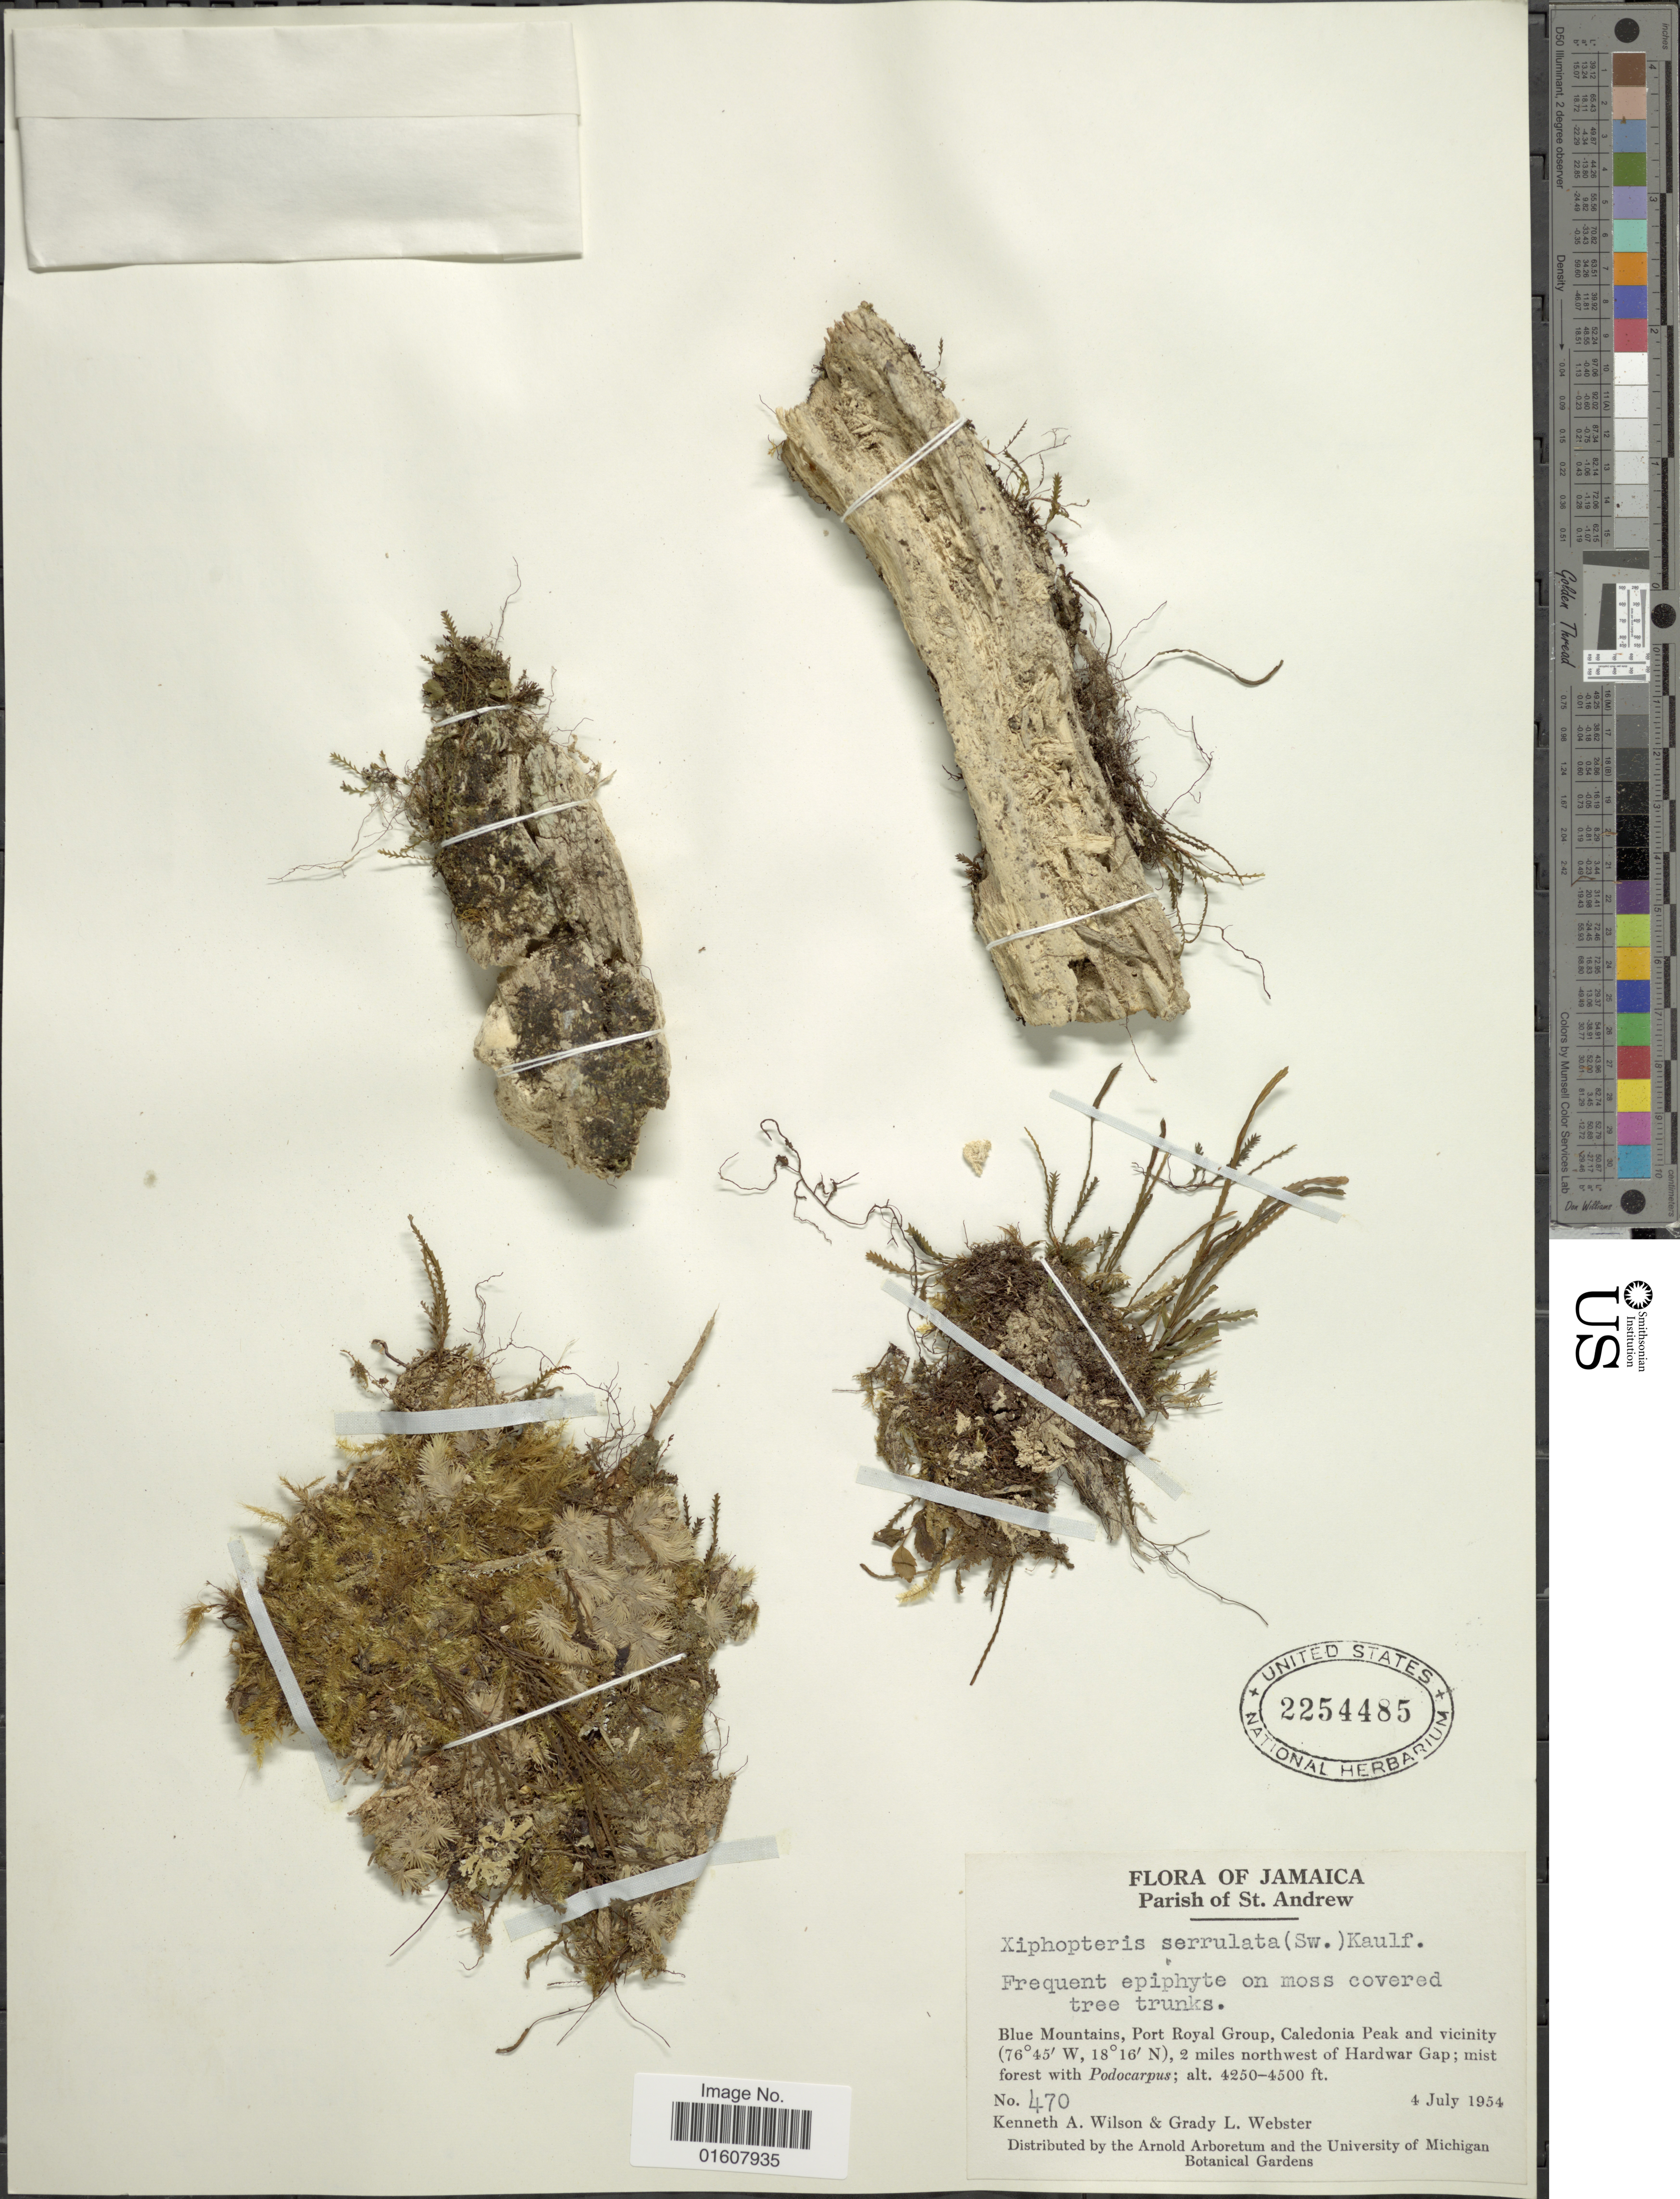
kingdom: Plantae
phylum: Tracheophyta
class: Polypodiopsida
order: Polypodiales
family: Polypodiaceae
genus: Cochlidium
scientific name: Cochlidium serrulatum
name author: (Sw.) L.E. Bishop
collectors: K. A. Wilson & G. L. Webster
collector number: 470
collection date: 1954-07-04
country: Jamaica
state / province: Saint Andrew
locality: Parish of St. Andrew. Blue Mountains, Port royal Group, Caledonia Peak and vicinity, 2 miles northwest of Hardwar Gap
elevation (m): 1295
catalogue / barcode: US 2254485